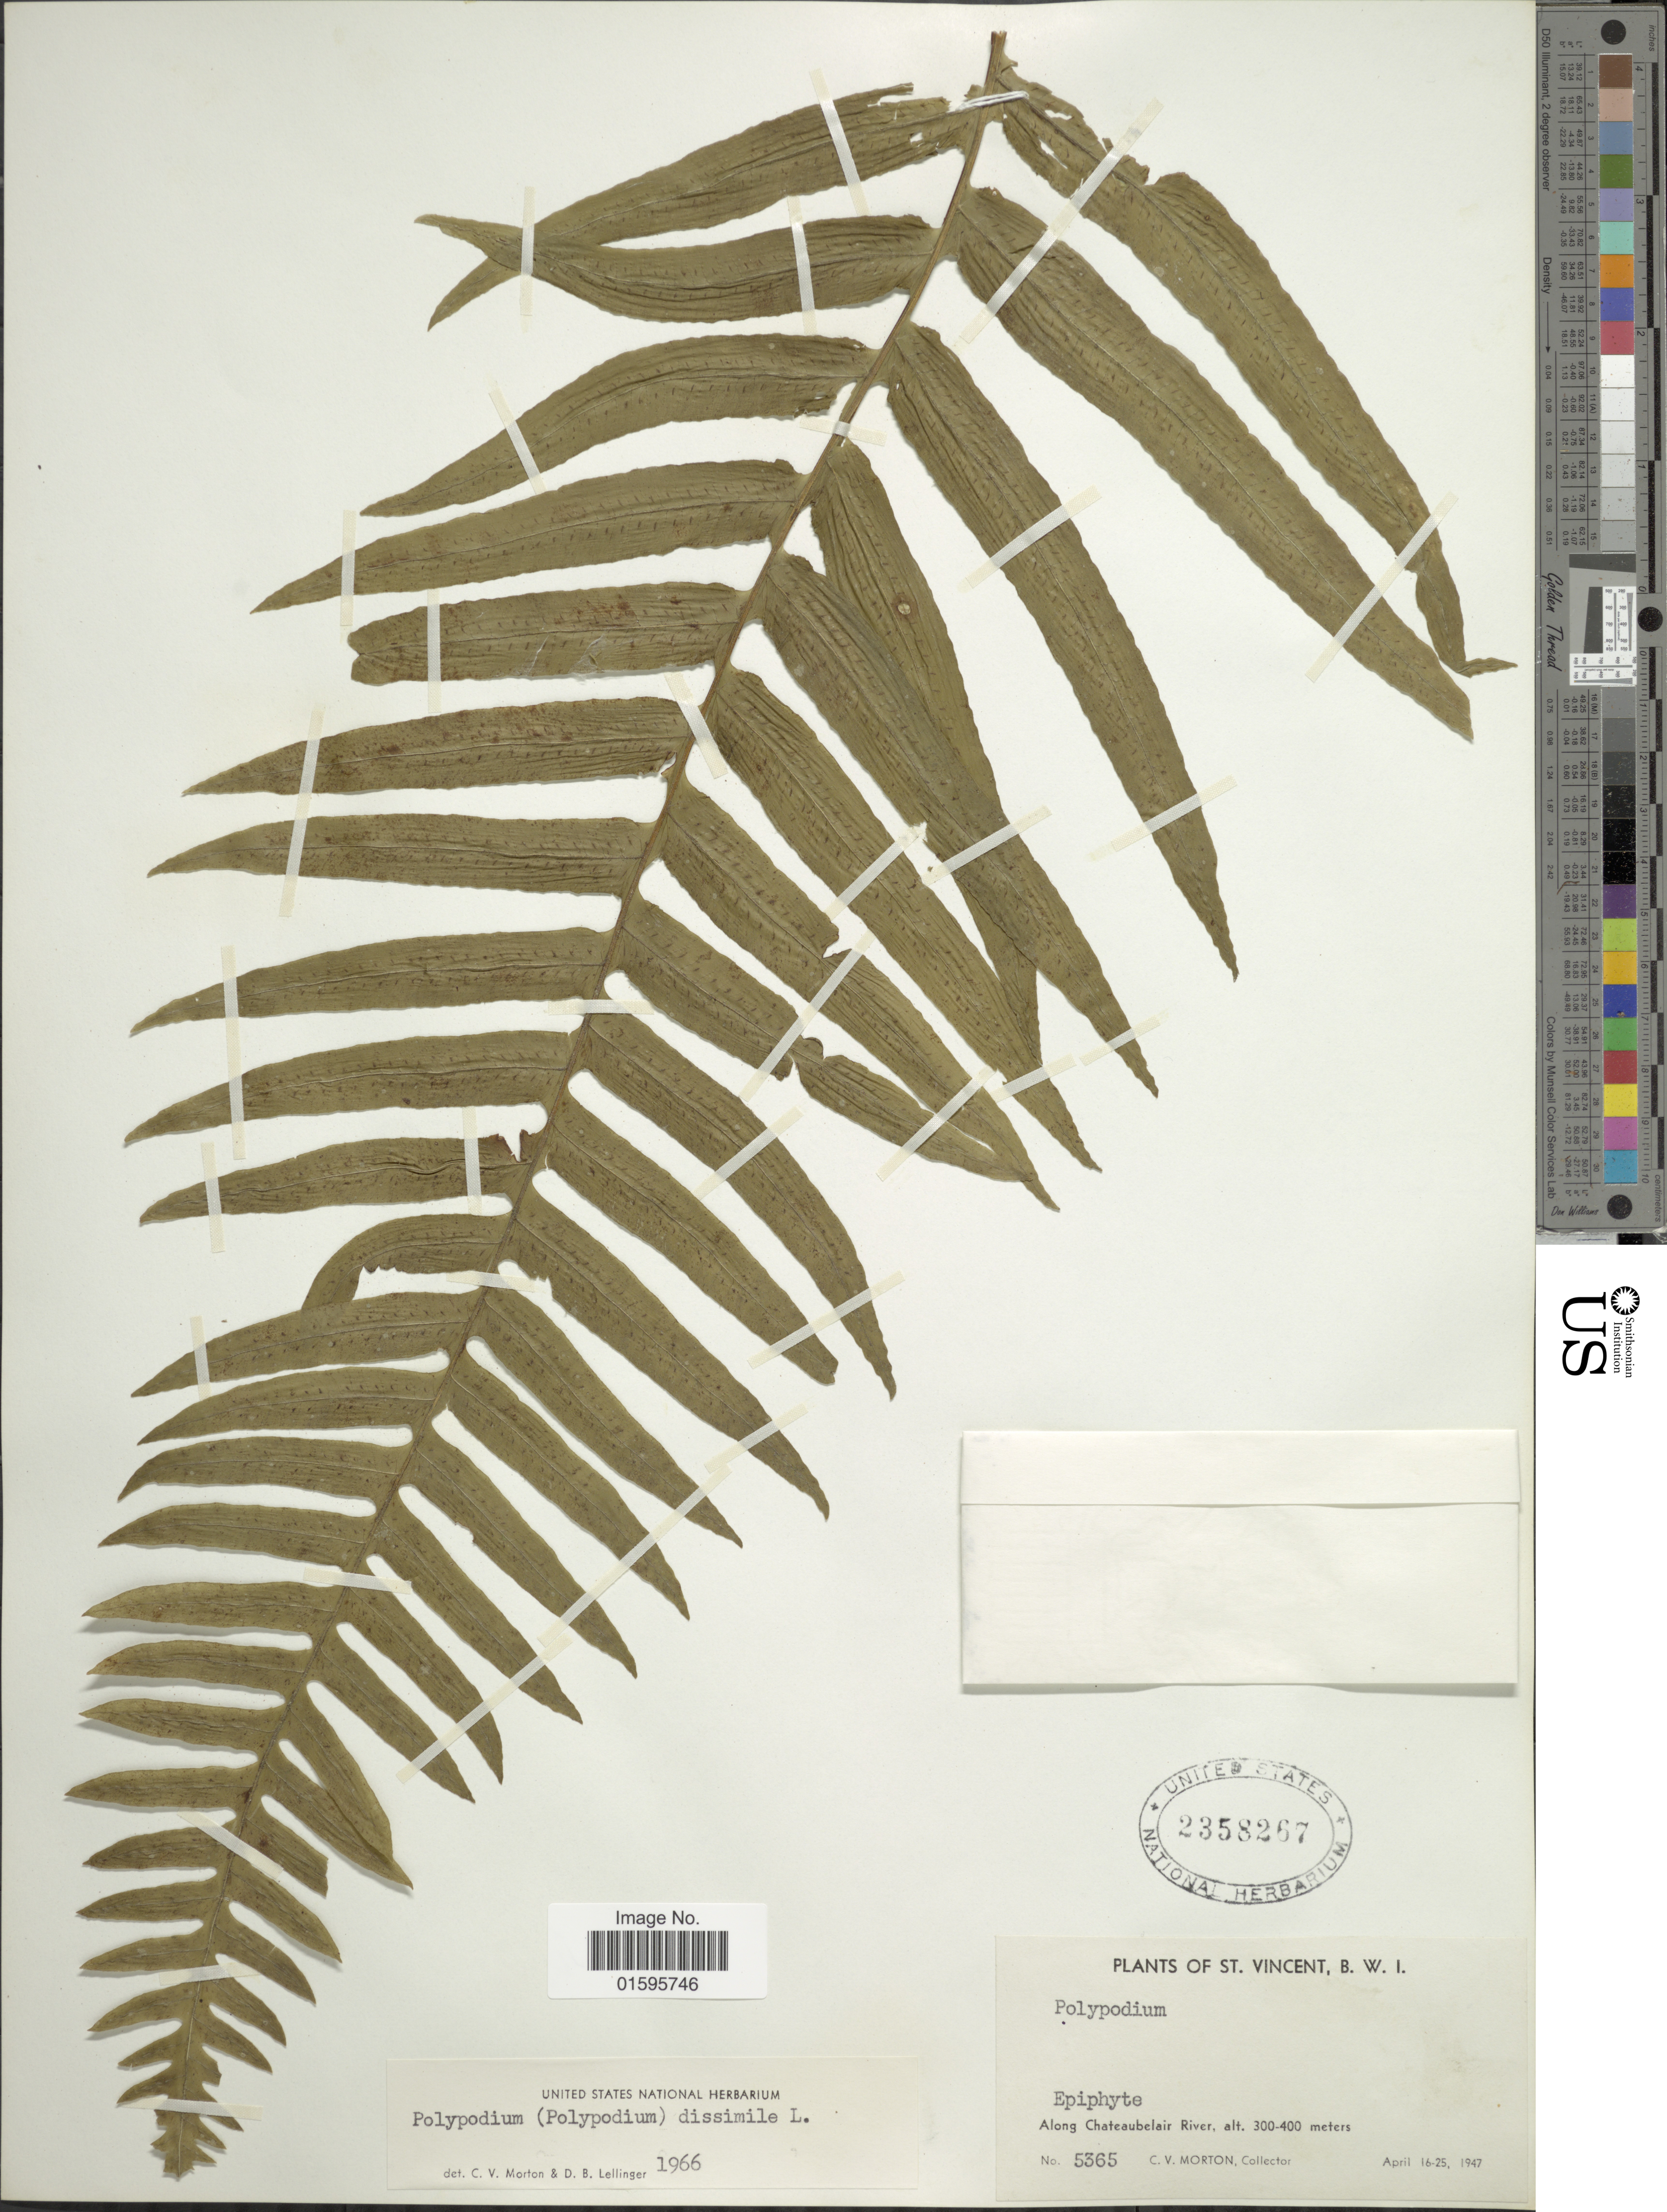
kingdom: Plantae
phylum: Tracheophyta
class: Polypodiopsida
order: Polypodiales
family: Polypodiaceae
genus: Polypodium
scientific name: Polypodium dulce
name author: Poir.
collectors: C. V. Morton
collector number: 5365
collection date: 1947-04-16/1947-04-25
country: St. Vincent - Grenadines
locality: St. Vincent, B. W. I., along Chateaubelair River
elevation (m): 300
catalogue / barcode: US 2358267